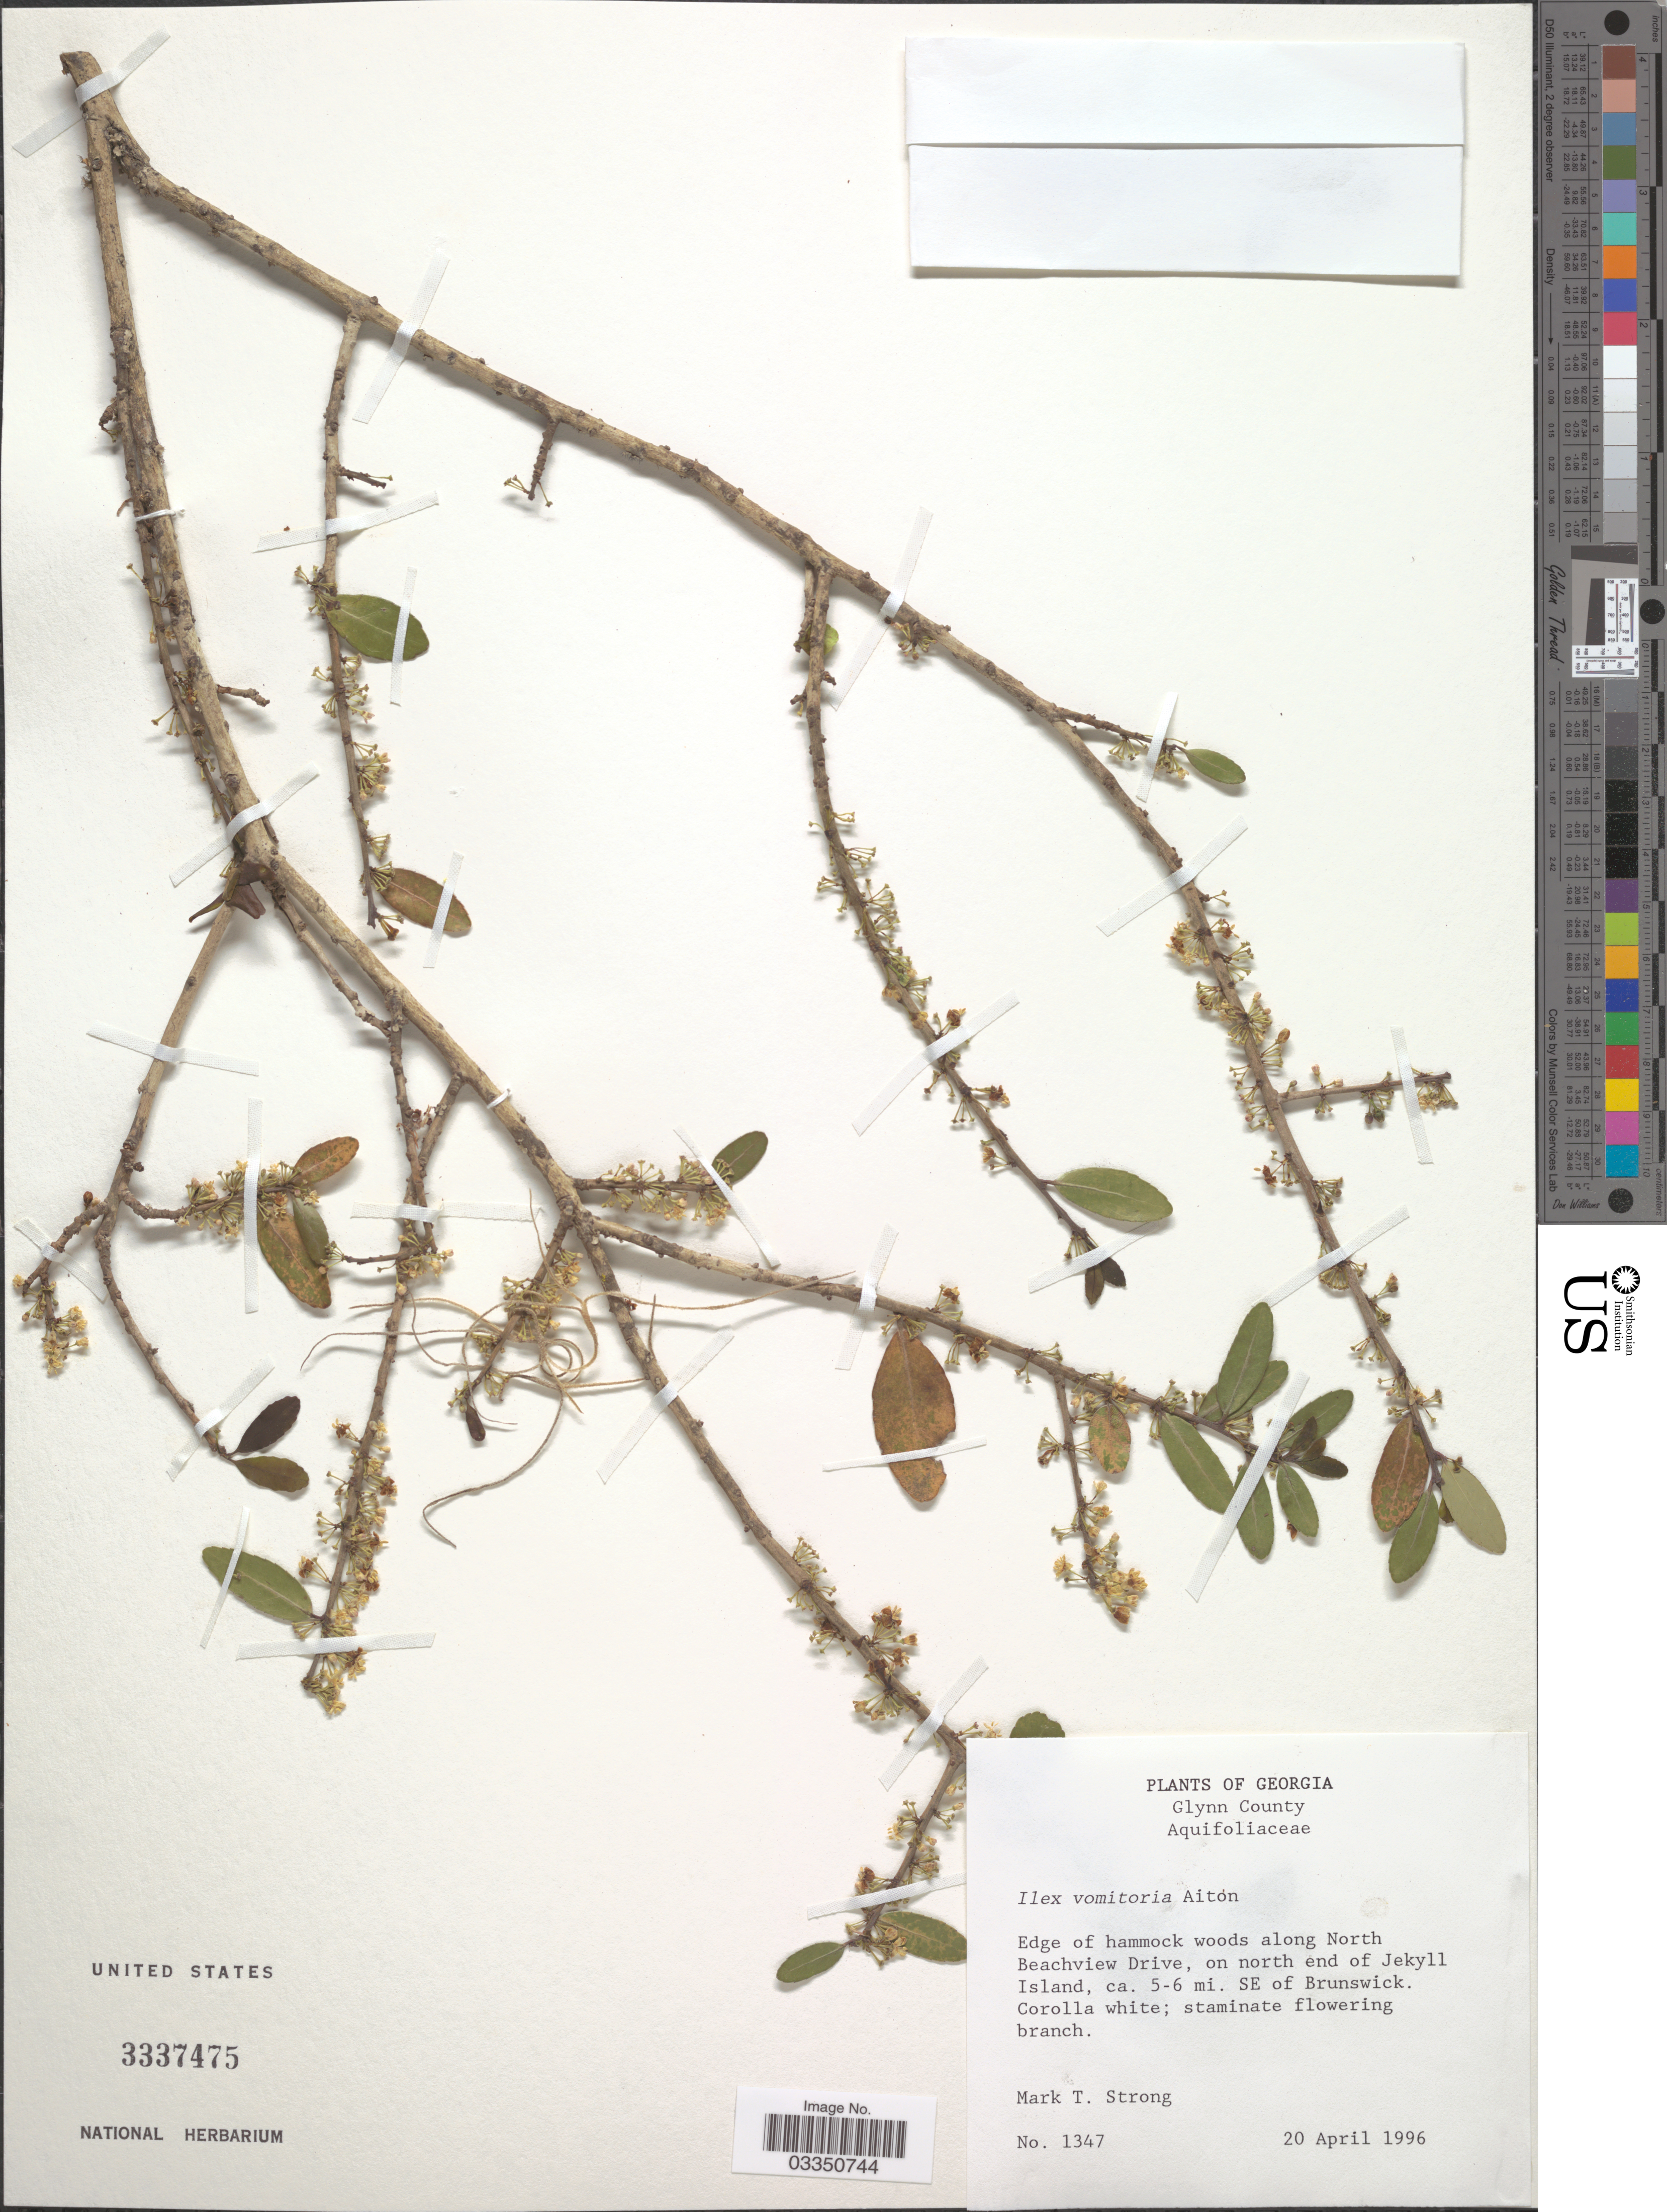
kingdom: Plantae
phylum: Tracheophyta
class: Magnoliopsida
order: Aquifoliales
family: Aquifoliaceae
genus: Ilex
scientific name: Ilex vomitoria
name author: Aiton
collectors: M. T. Strong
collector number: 1347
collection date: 1996-04-20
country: United States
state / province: Georgia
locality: Glynn County. Edge of hammock woods along North Beachview Drive, on north end of Jekyll Island, ca. 5-6 mi. SE of Brunswick.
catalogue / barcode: US 3337475